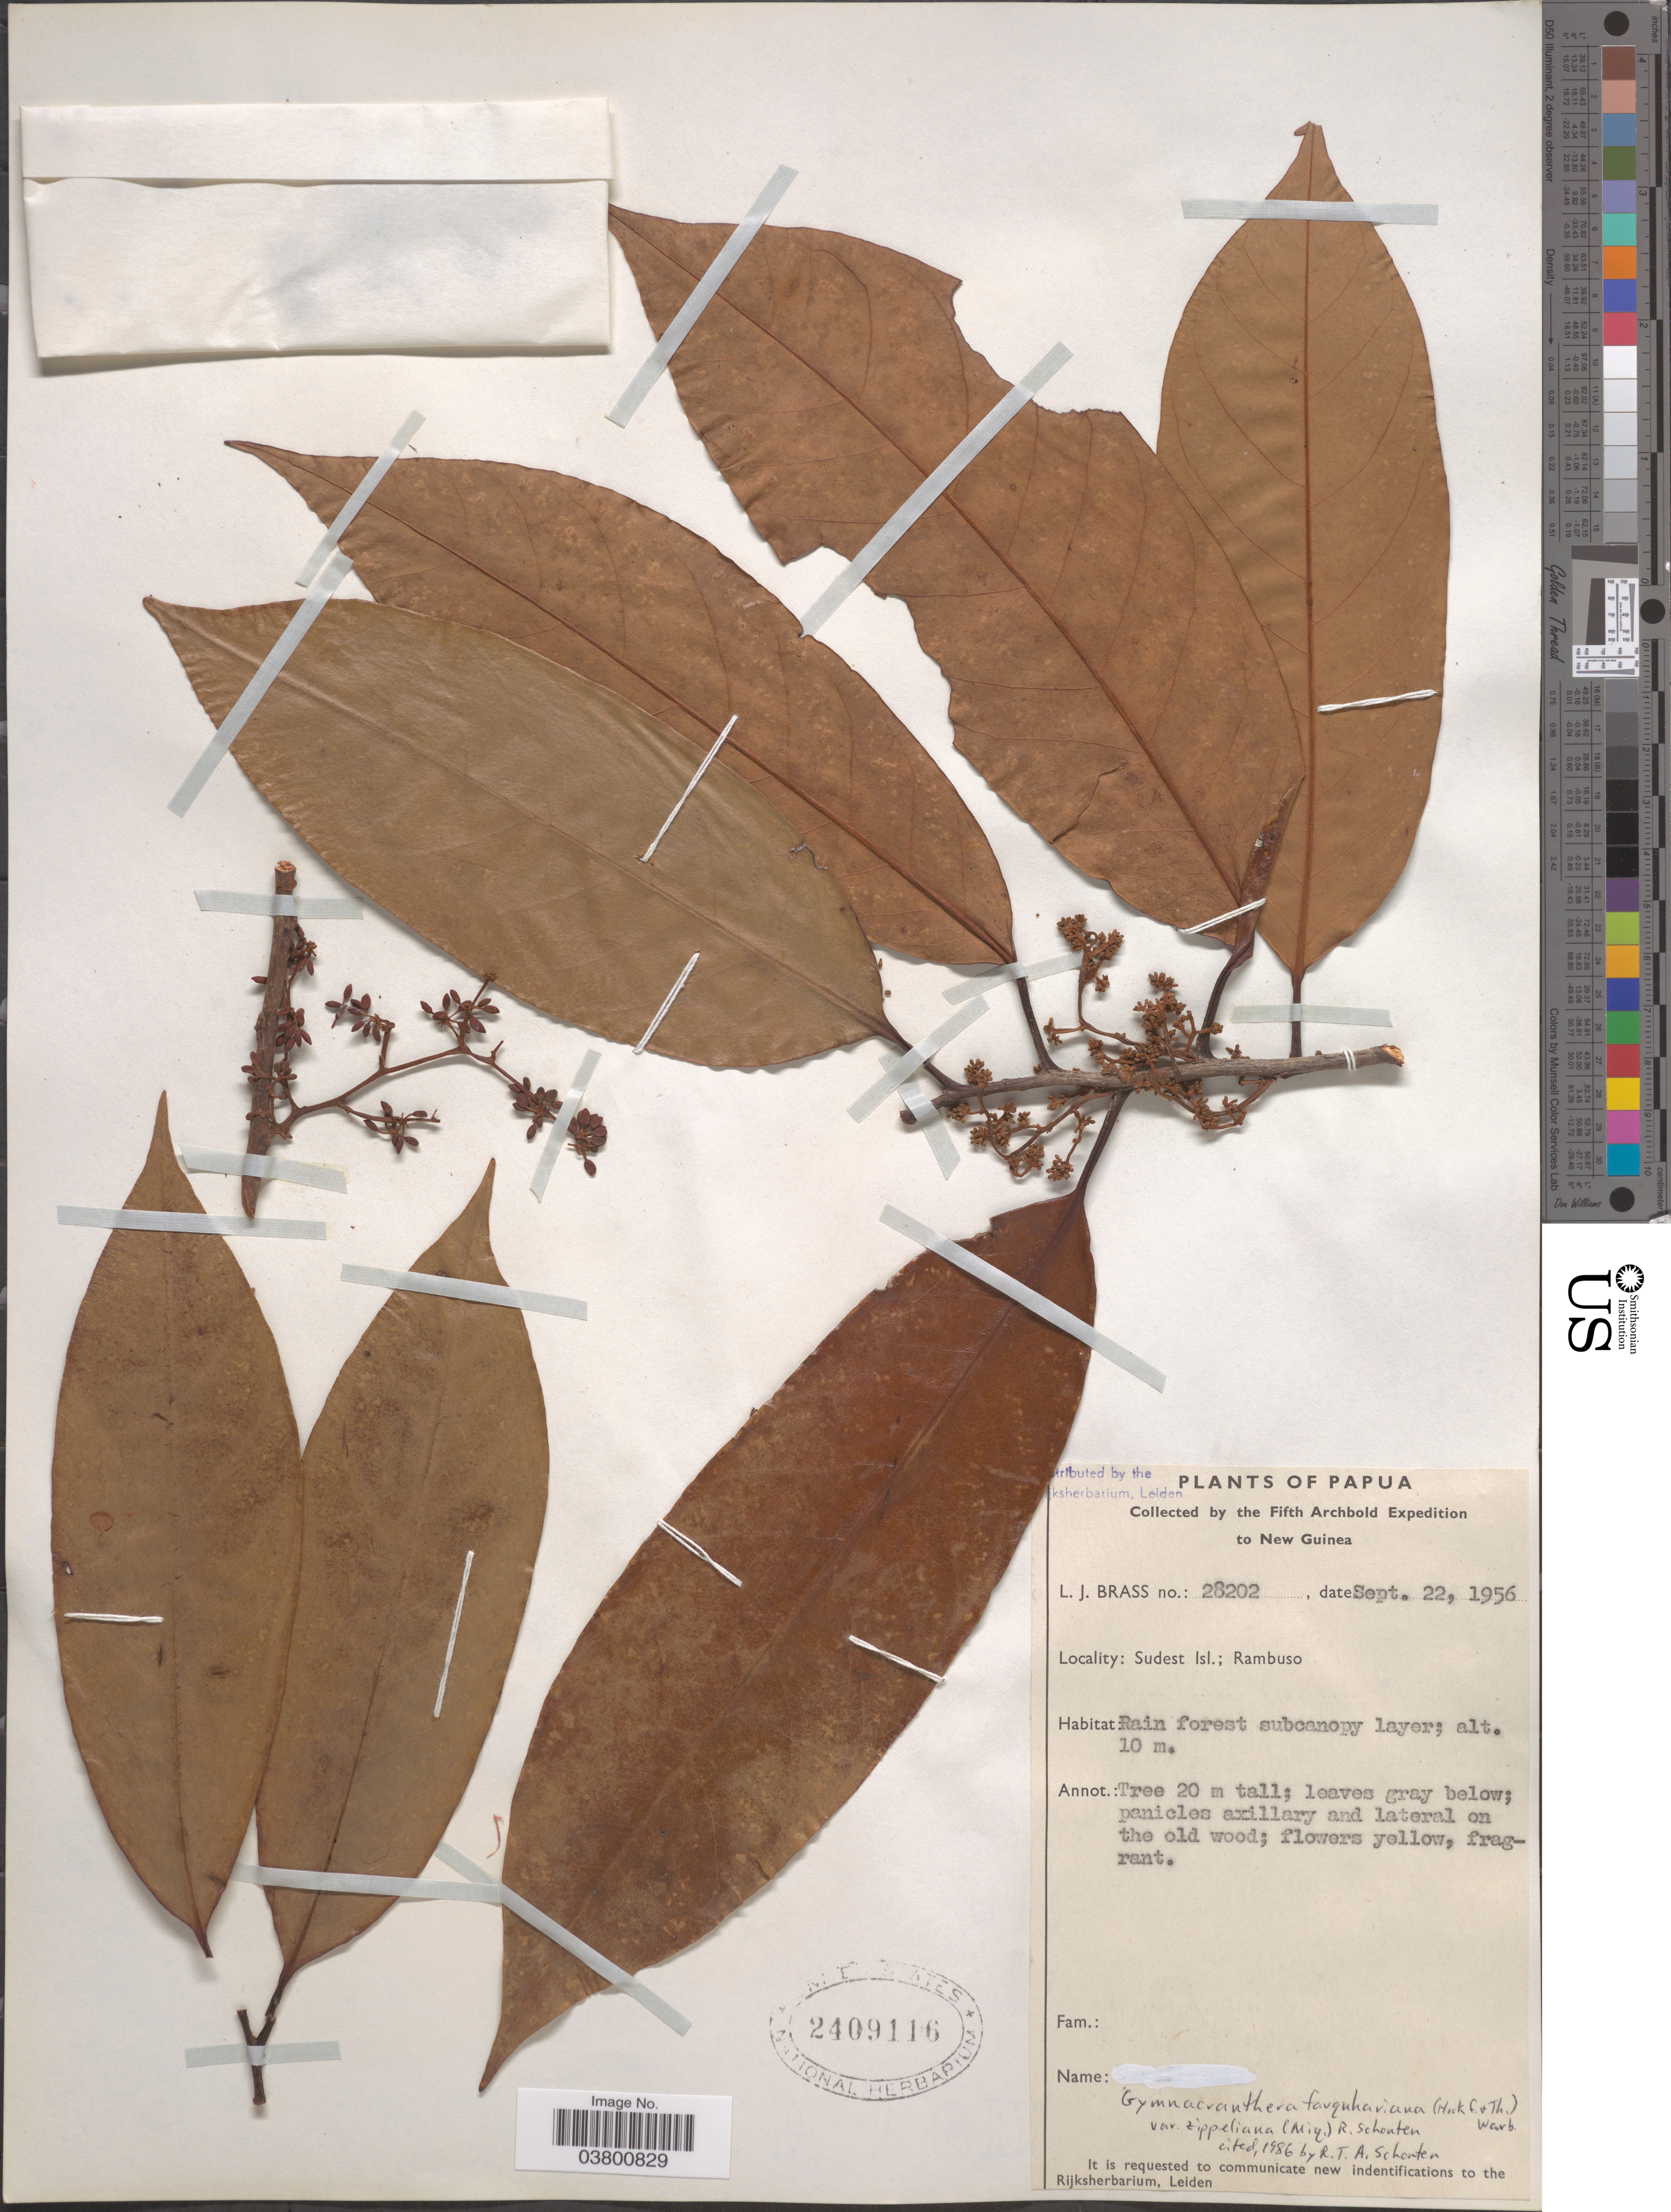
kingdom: Plantae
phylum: Tracheophyta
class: Magnoliopsida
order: Magnoliales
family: Myristicaceae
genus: Gymnacranthera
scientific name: Gymnacranthera farquhariana var. zippeliana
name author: (Miq.) R.T.A. Schouten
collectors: L. J. Brass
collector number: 28202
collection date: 1956-09-22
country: Papua New Guinea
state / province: Milne Bay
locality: Papua. New Guinea. Sudest Isl.; Rambuso.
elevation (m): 10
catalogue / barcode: US 2409116